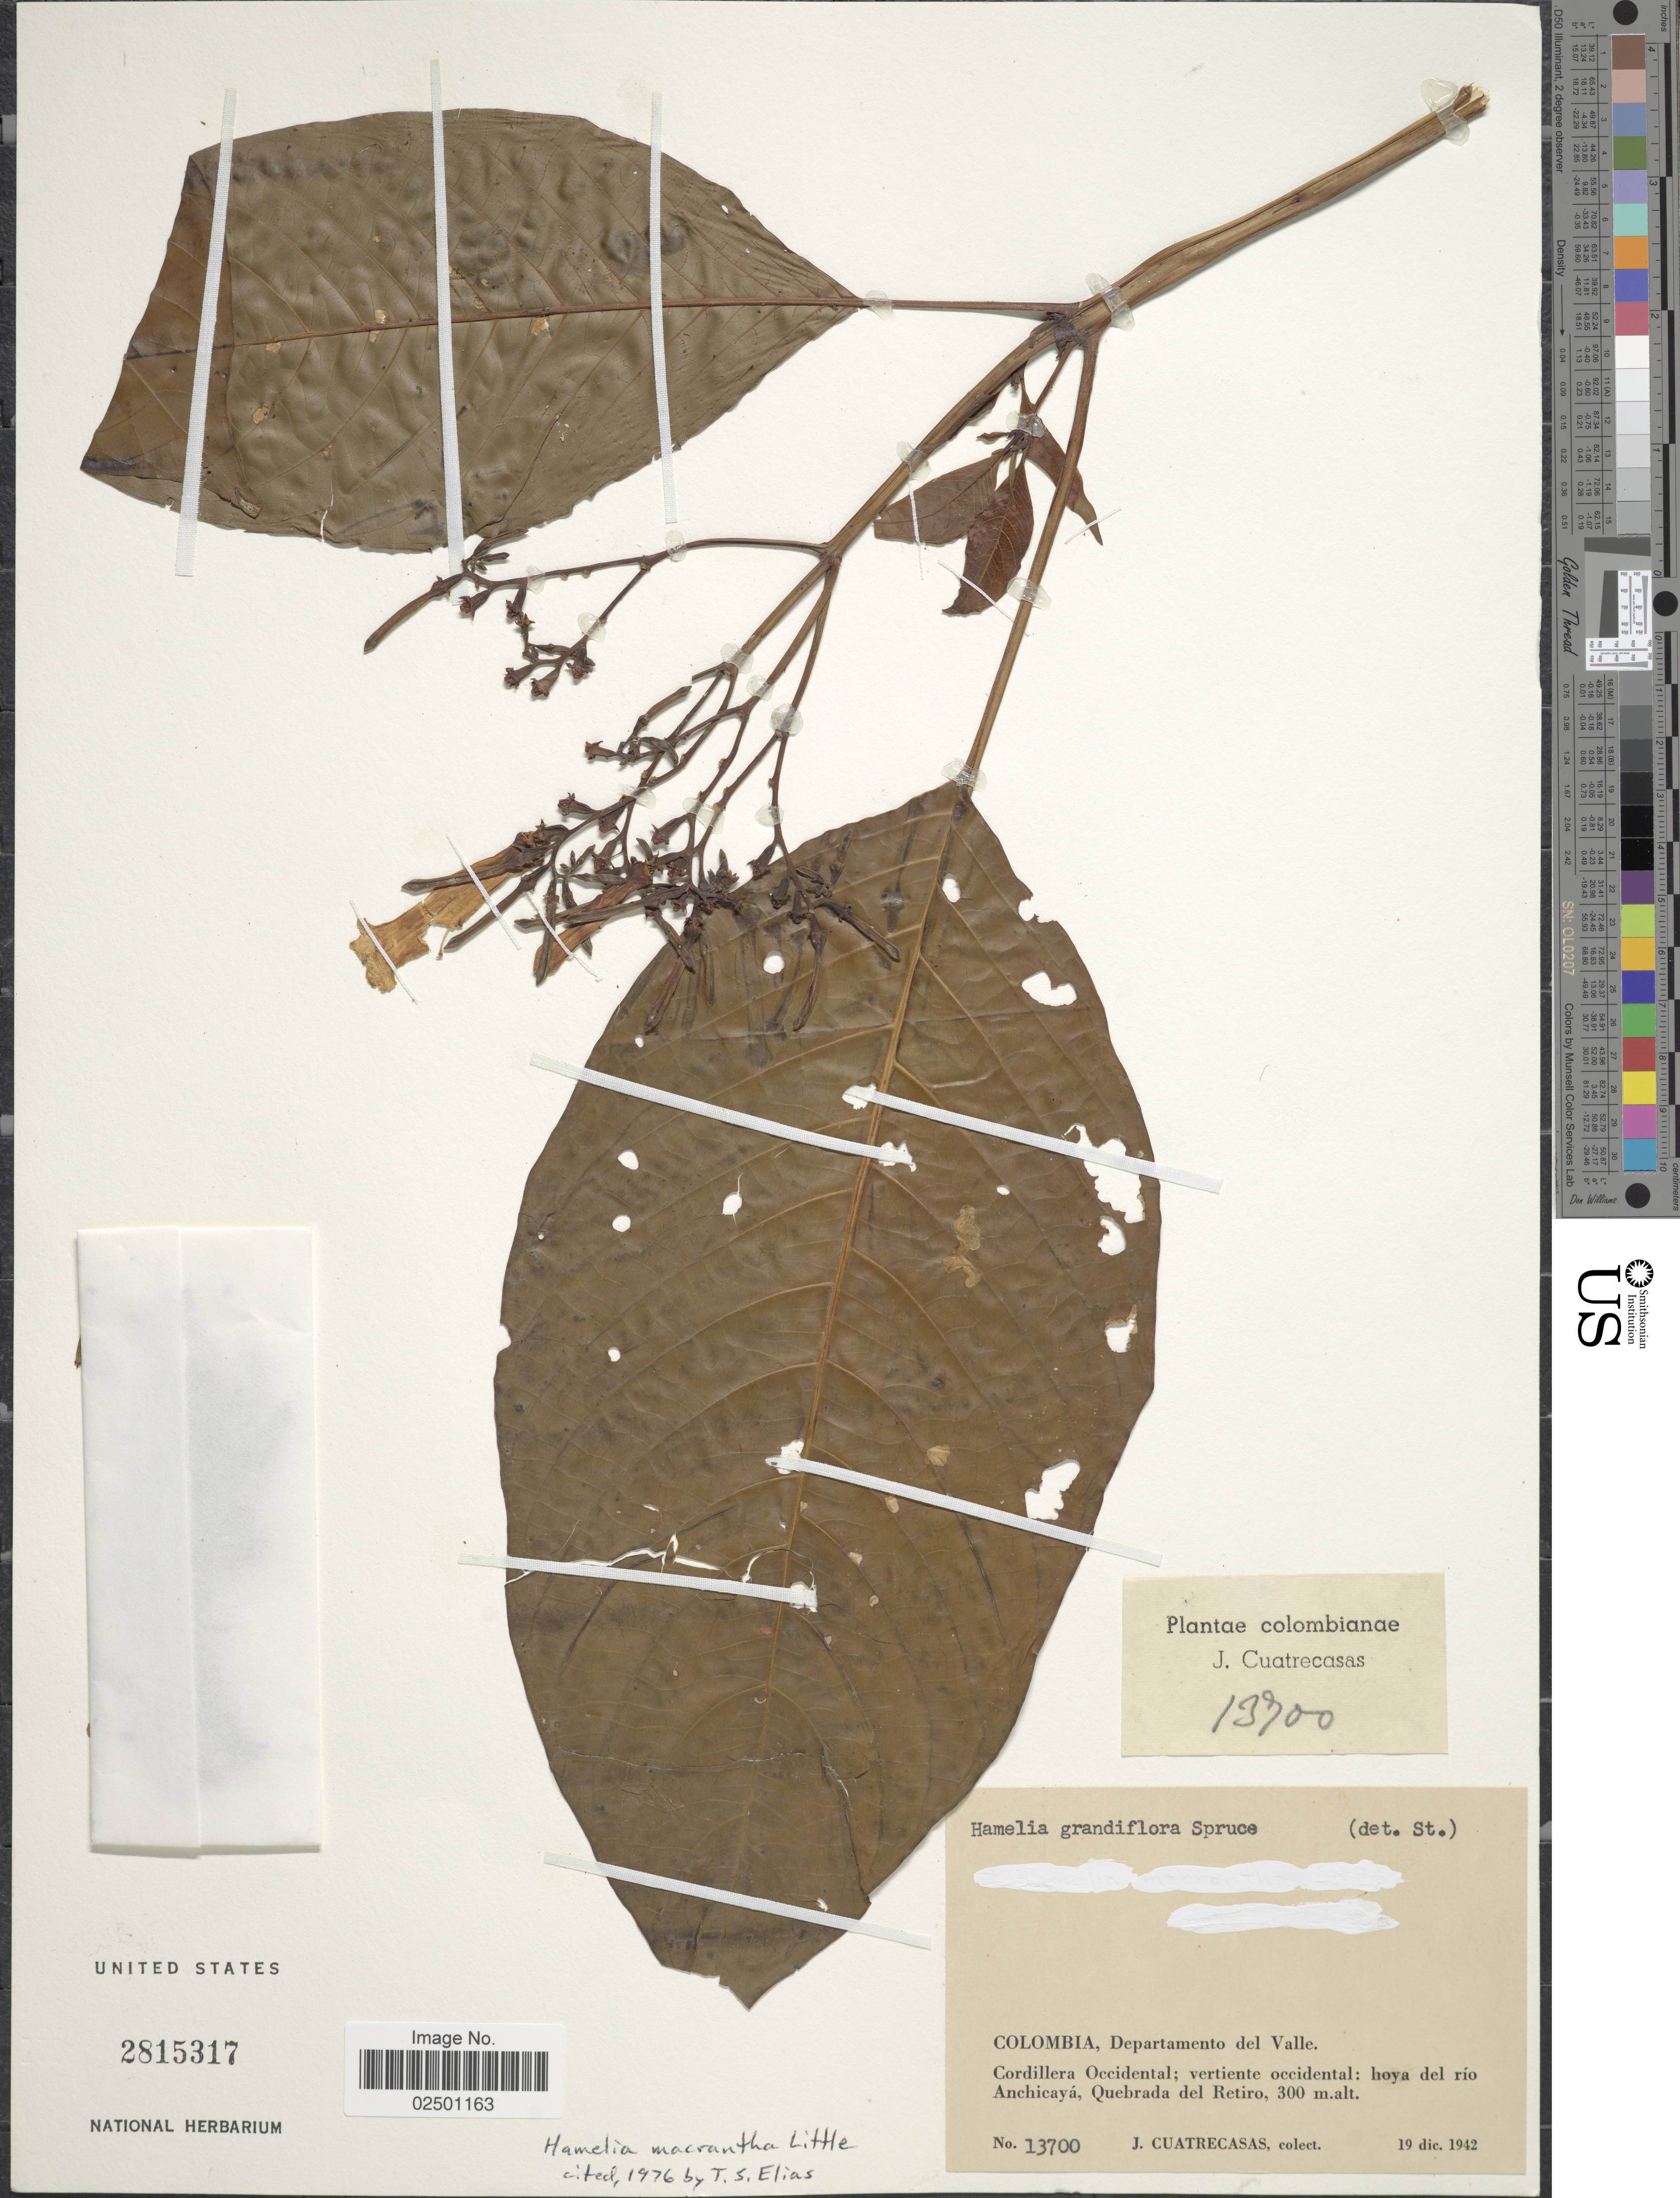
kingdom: Plantae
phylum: Tracheophyta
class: Magnoliopsida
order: Gentianales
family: Rubiaceae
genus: Hamelia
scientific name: Hamelia macrantha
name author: Little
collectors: J. Cuatrecasas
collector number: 13700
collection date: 1942-12-19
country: Colombia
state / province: Valle del Cauca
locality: Departamento del Valle. Cordillera Occidental; vertiente occidental; hoya del rio Anchicaya, Quebrada del Retiro.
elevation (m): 300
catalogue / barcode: US 2815317